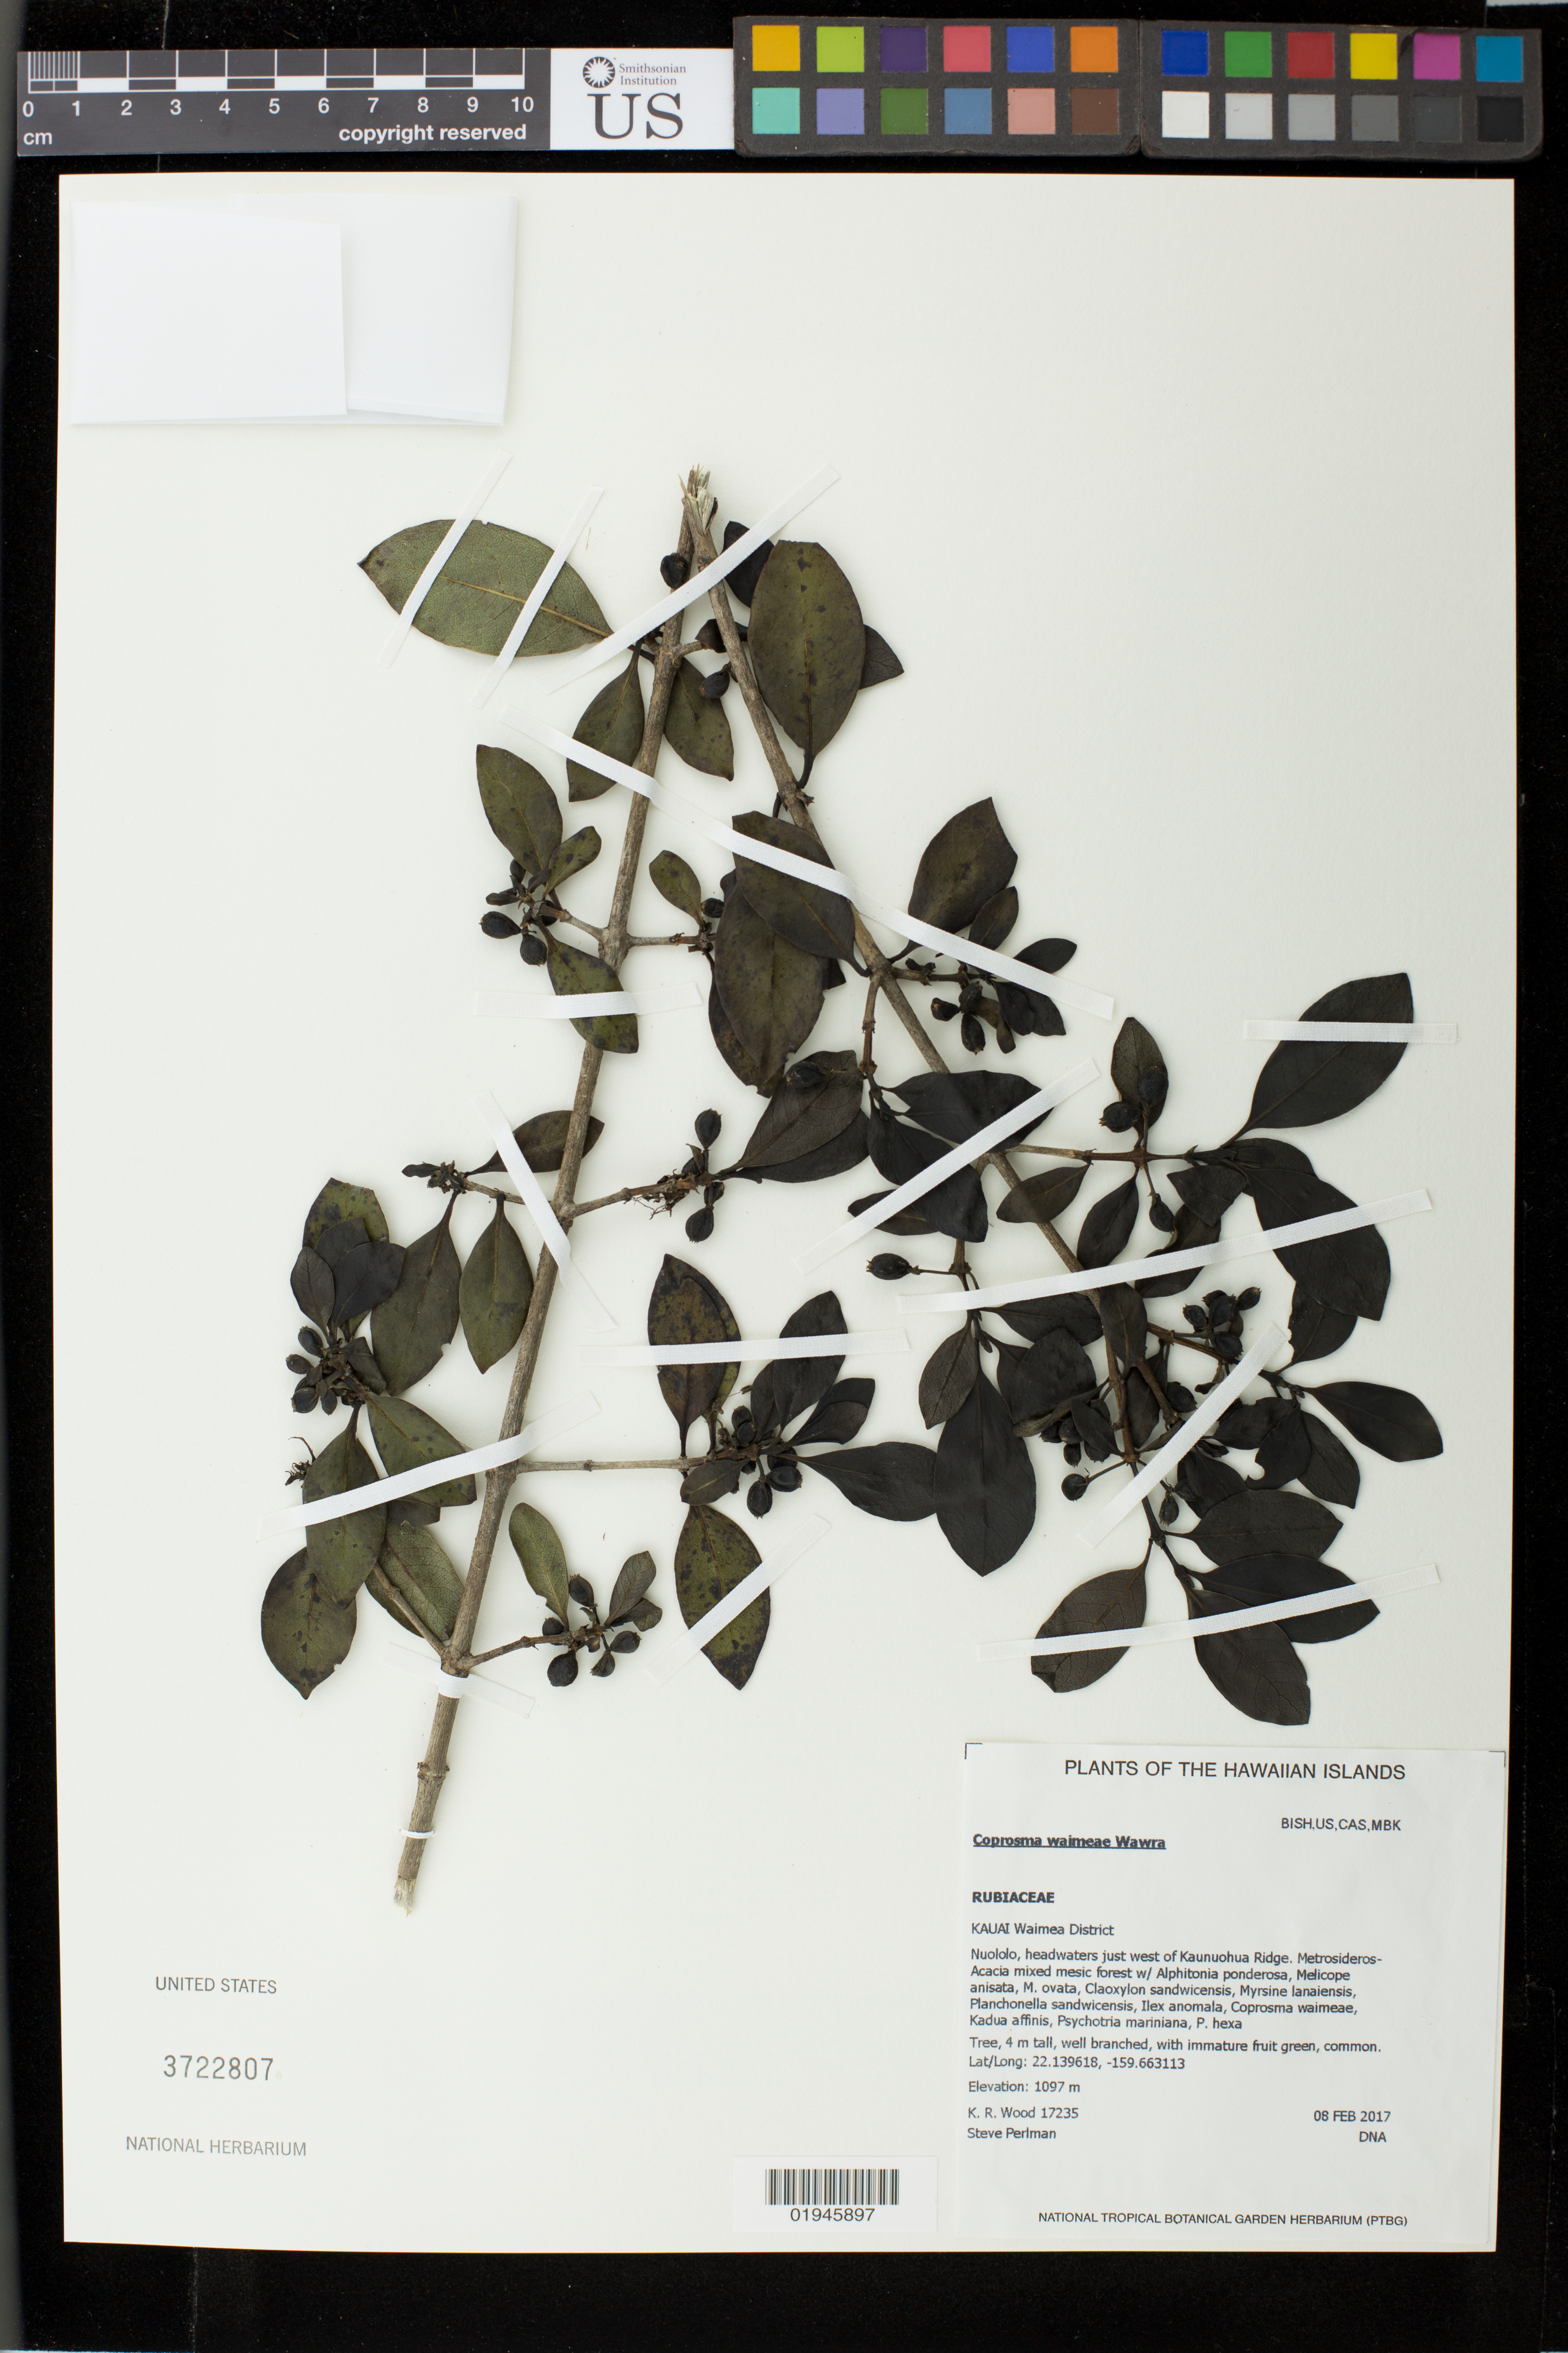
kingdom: Plantae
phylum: Tracheophyta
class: Magnoliopsida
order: Gentianales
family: Rubiaceae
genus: Coprosma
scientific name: Coprosma waimeae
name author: Wawra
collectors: K. R. Wood & S. P. Perlman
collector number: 17235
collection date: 2017-02-08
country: United States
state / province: Hawaii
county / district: Kauai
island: Kaua'i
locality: Waimea District, Nuololo, headwaters just west of Kaunuohua Ridge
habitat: Mixed mesic forest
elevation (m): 1097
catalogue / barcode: US 3722807